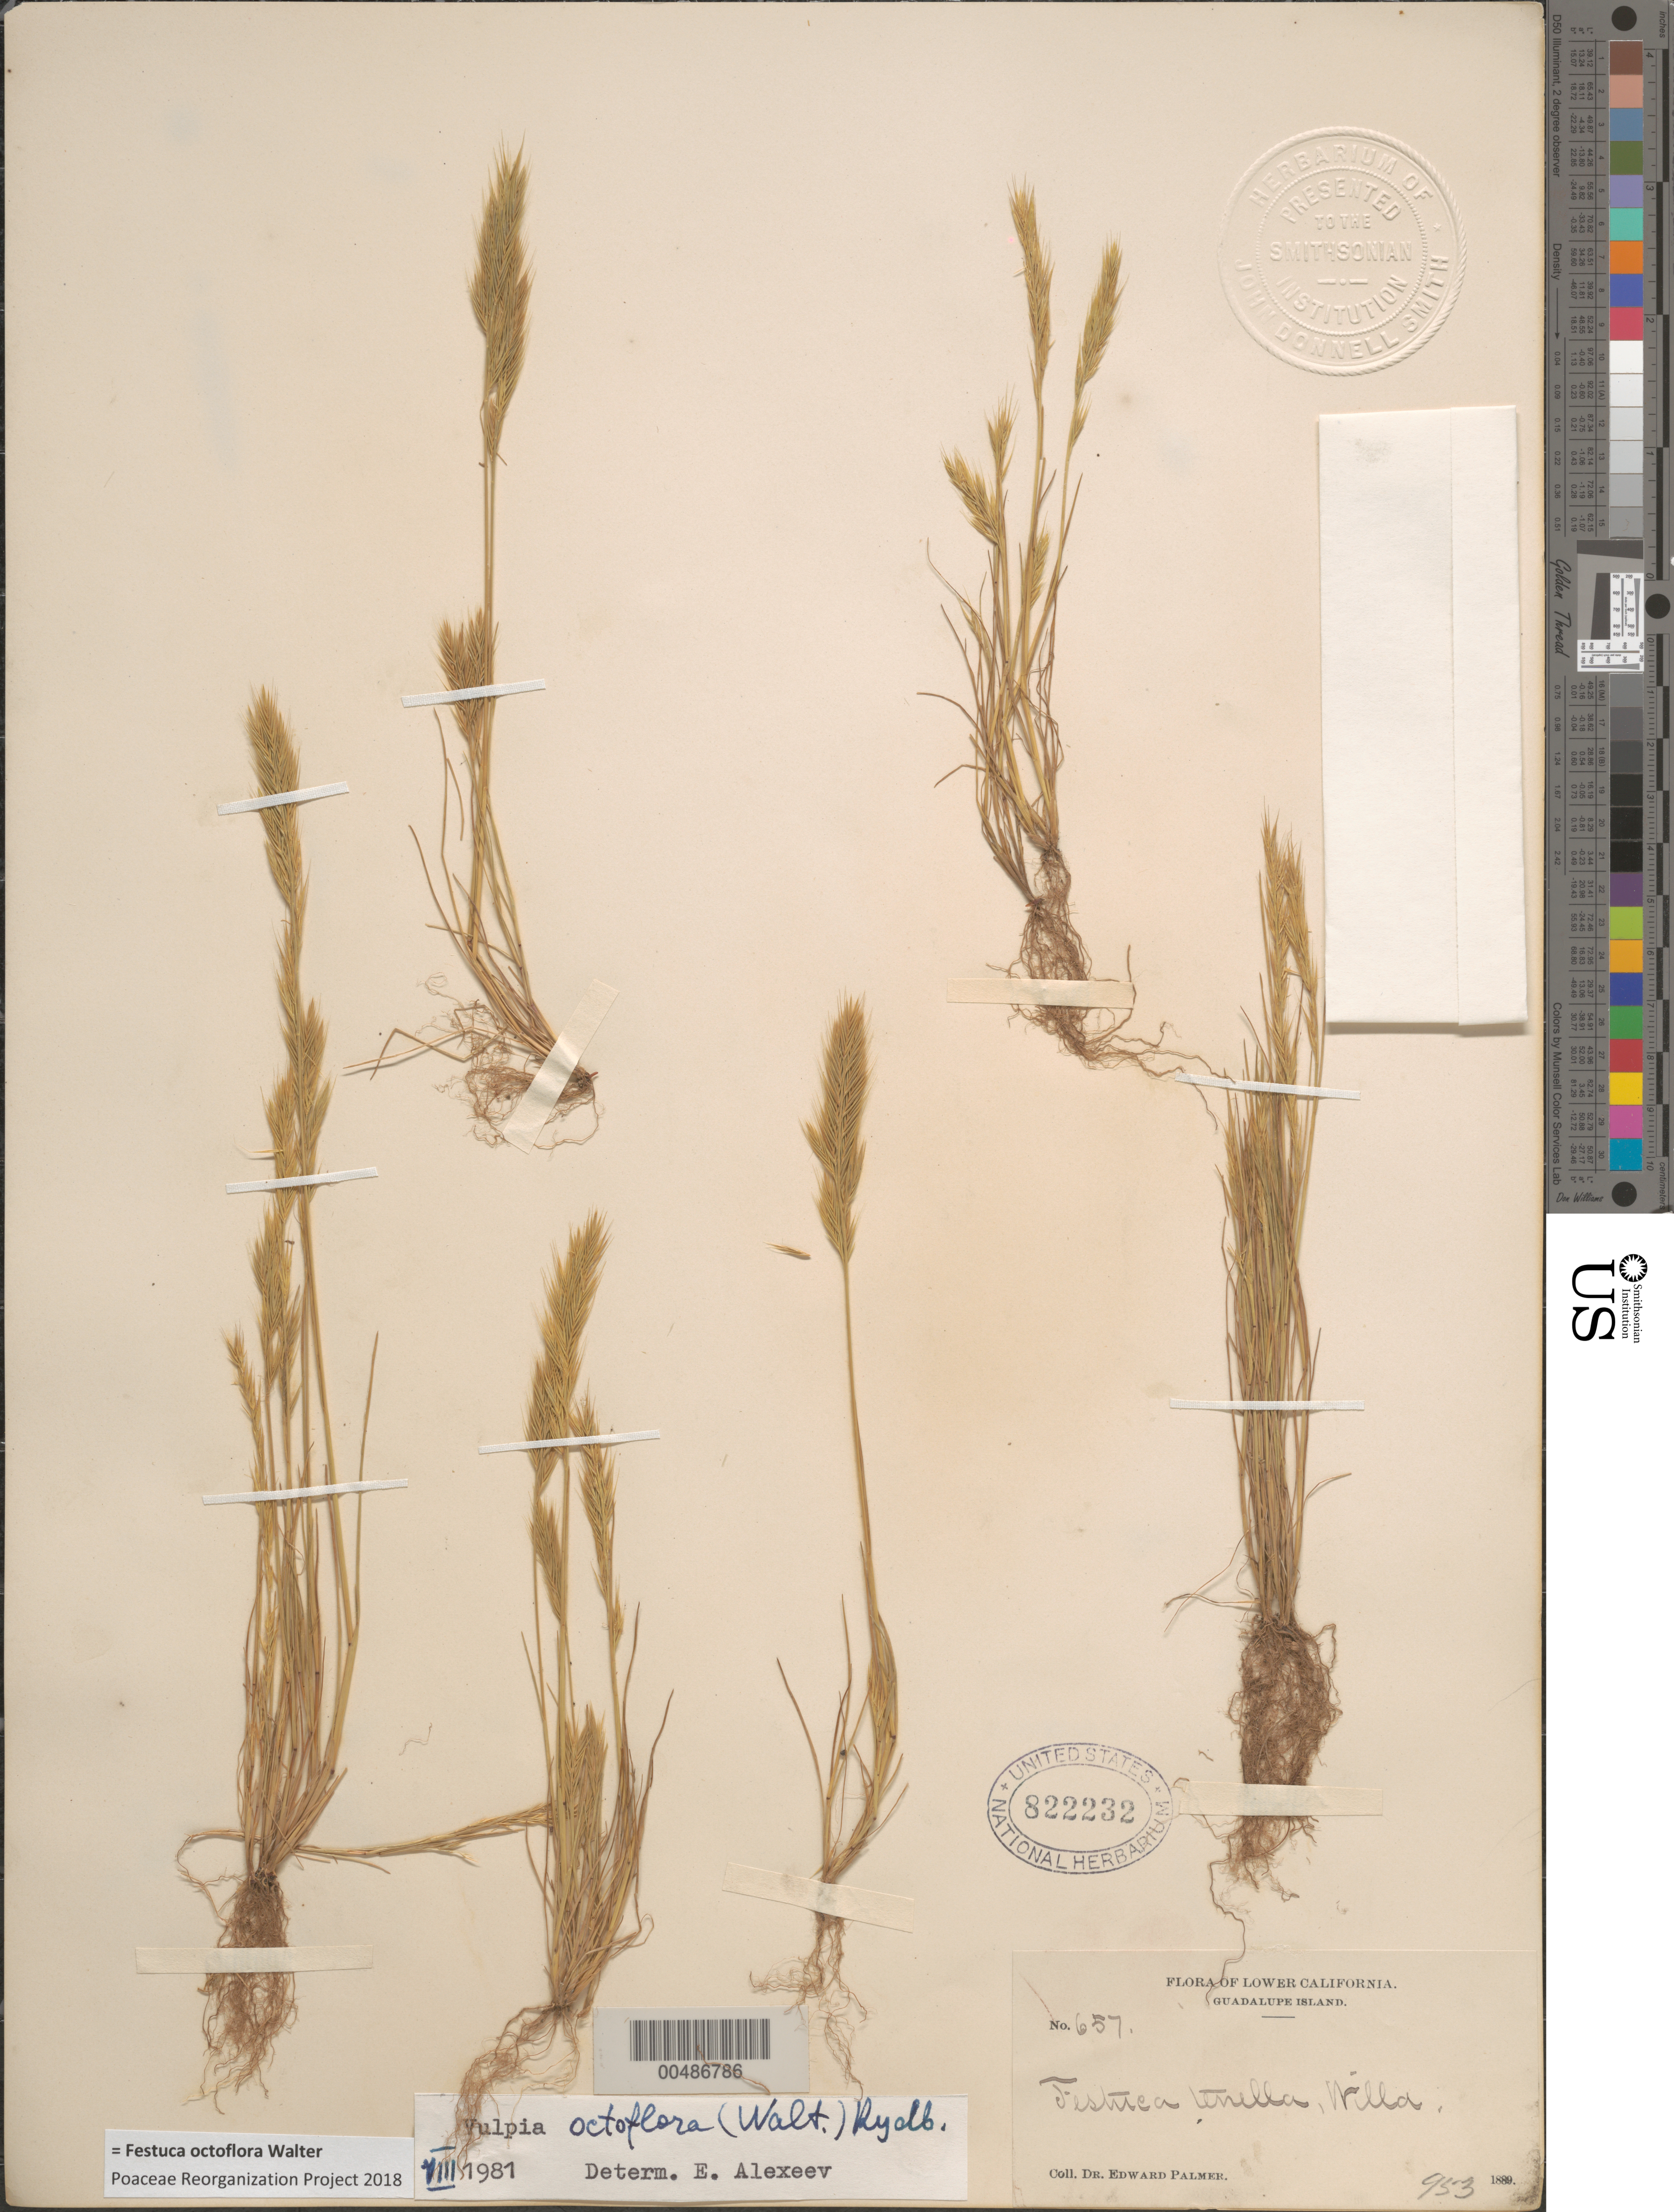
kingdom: Plantae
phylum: Tracheophyta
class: Liliopsida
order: Poales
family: Poaceae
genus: Festuca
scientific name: Festuca octoflora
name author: Walter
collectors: E. Palmer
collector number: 657 (953)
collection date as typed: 1889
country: Mexico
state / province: Baja California Norte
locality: Guadalupe Island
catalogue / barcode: US 822232